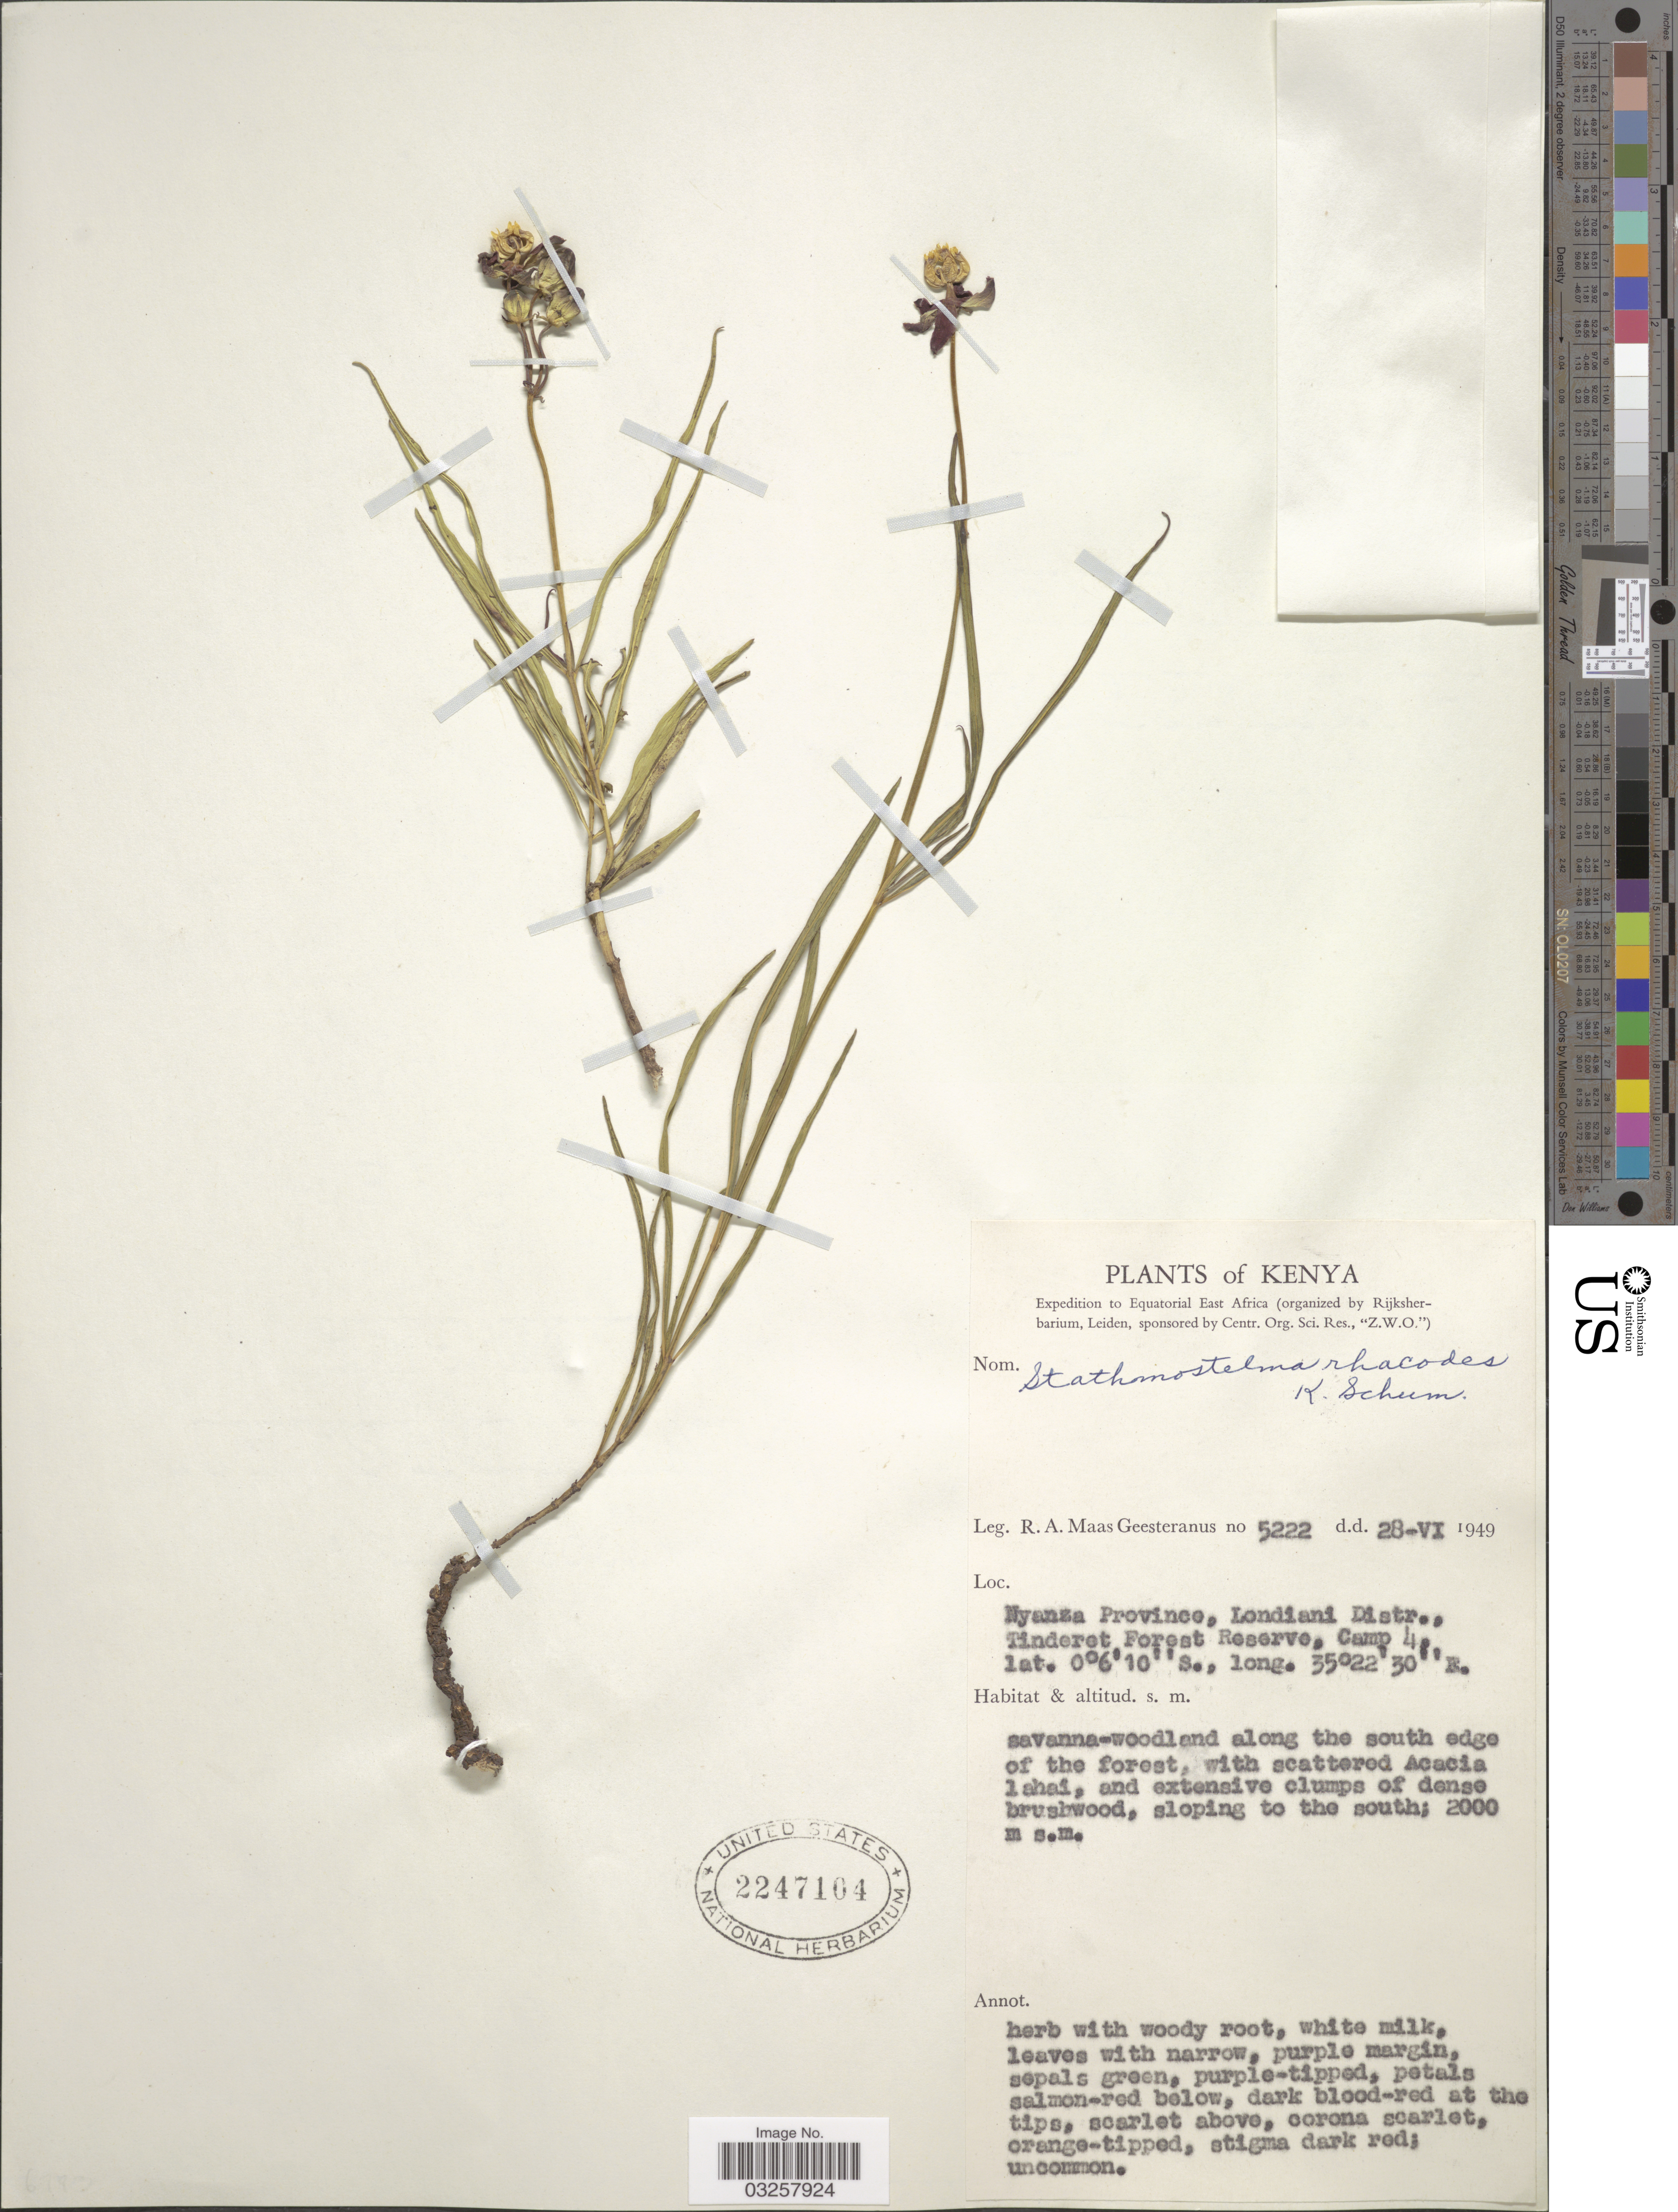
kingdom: Plantae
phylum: Tracheophyta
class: Magnoliopsida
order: Gentianales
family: Apocynaceae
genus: Stathmostelma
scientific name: Stathmostelma rhacodes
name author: K. Schum.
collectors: R. A. Maas Geesteranus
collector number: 5222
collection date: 1949-06-28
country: Kenya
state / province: Kericho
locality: Equatorial East Africa. Nyanza Province, Londiani Distr., Tinderet Forest Reserve, Camp 4.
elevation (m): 2000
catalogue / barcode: US 2247104